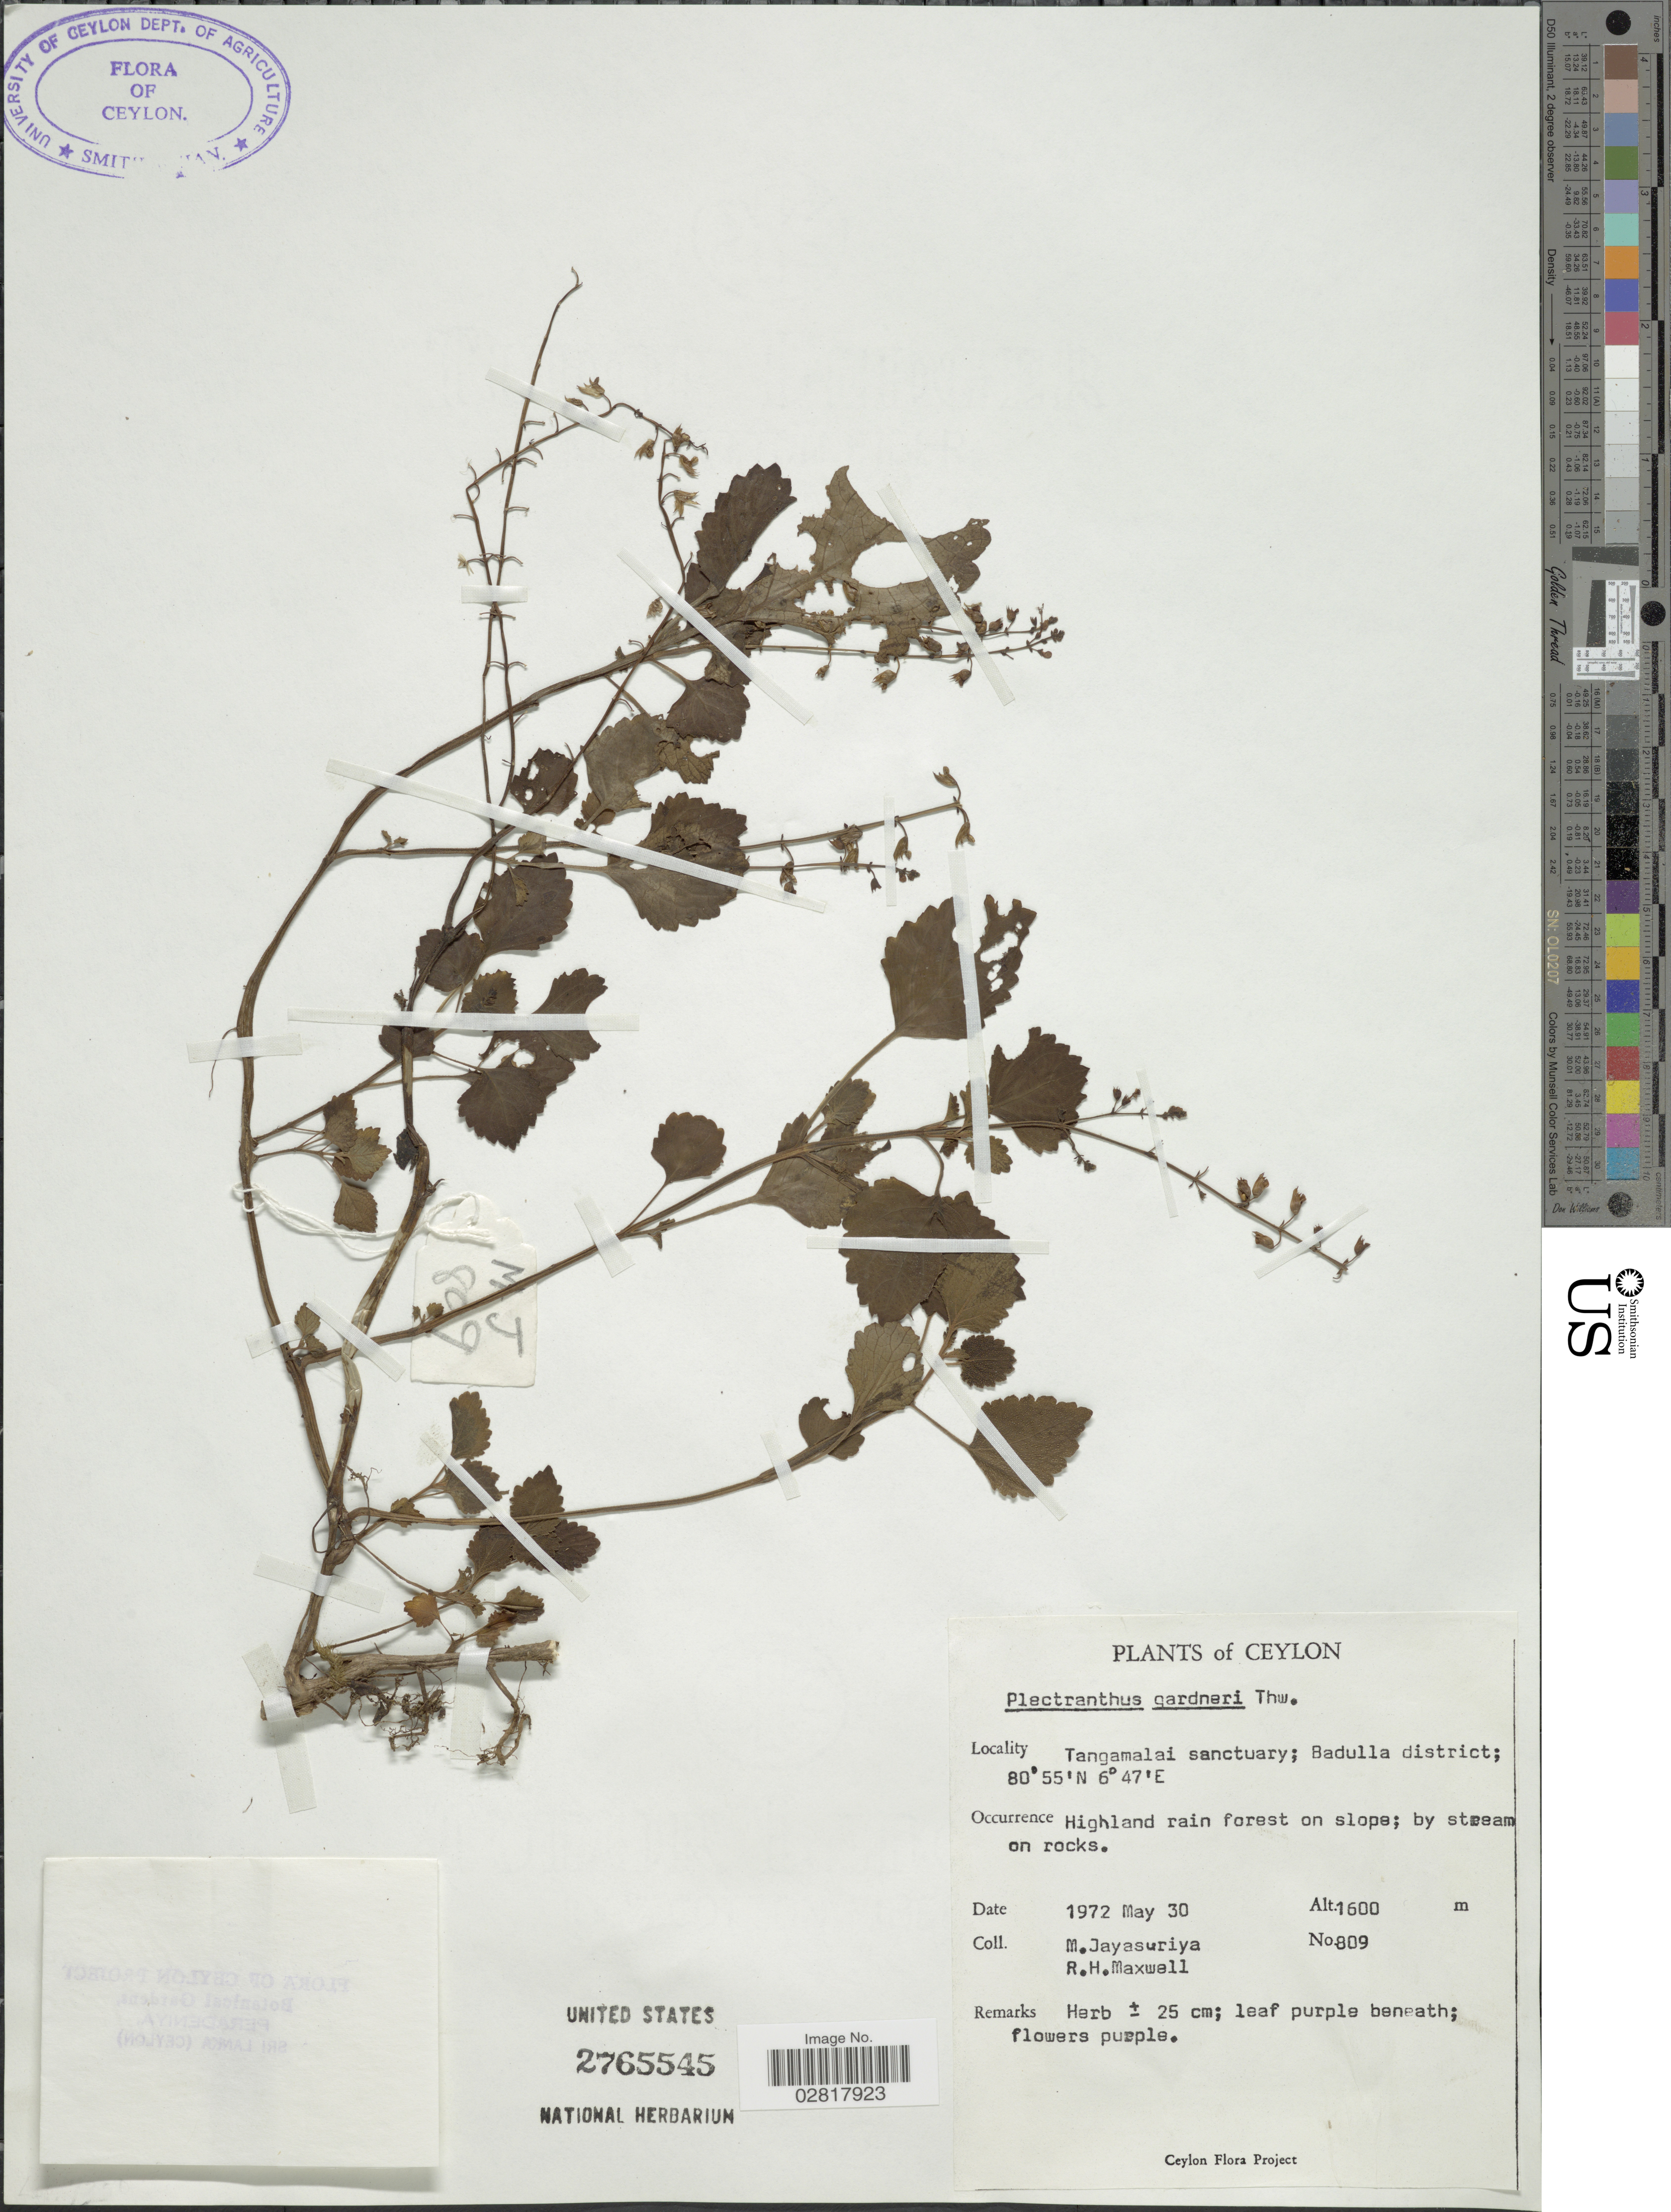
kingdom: Plantae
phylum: Tracheophyta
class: Magnoliopsida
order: Lamiales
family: Lamiaceae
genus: Plectranthus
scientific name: Plectranthus gardneri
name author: Thwaites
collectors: M. Jayasuriya & R. Maxwell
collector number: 809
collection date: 1972-05-30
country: Sri Lanka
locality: Ceylon. Tangamalai sanctuary; Badulla district.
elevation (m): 1600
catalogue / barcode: US 2765545